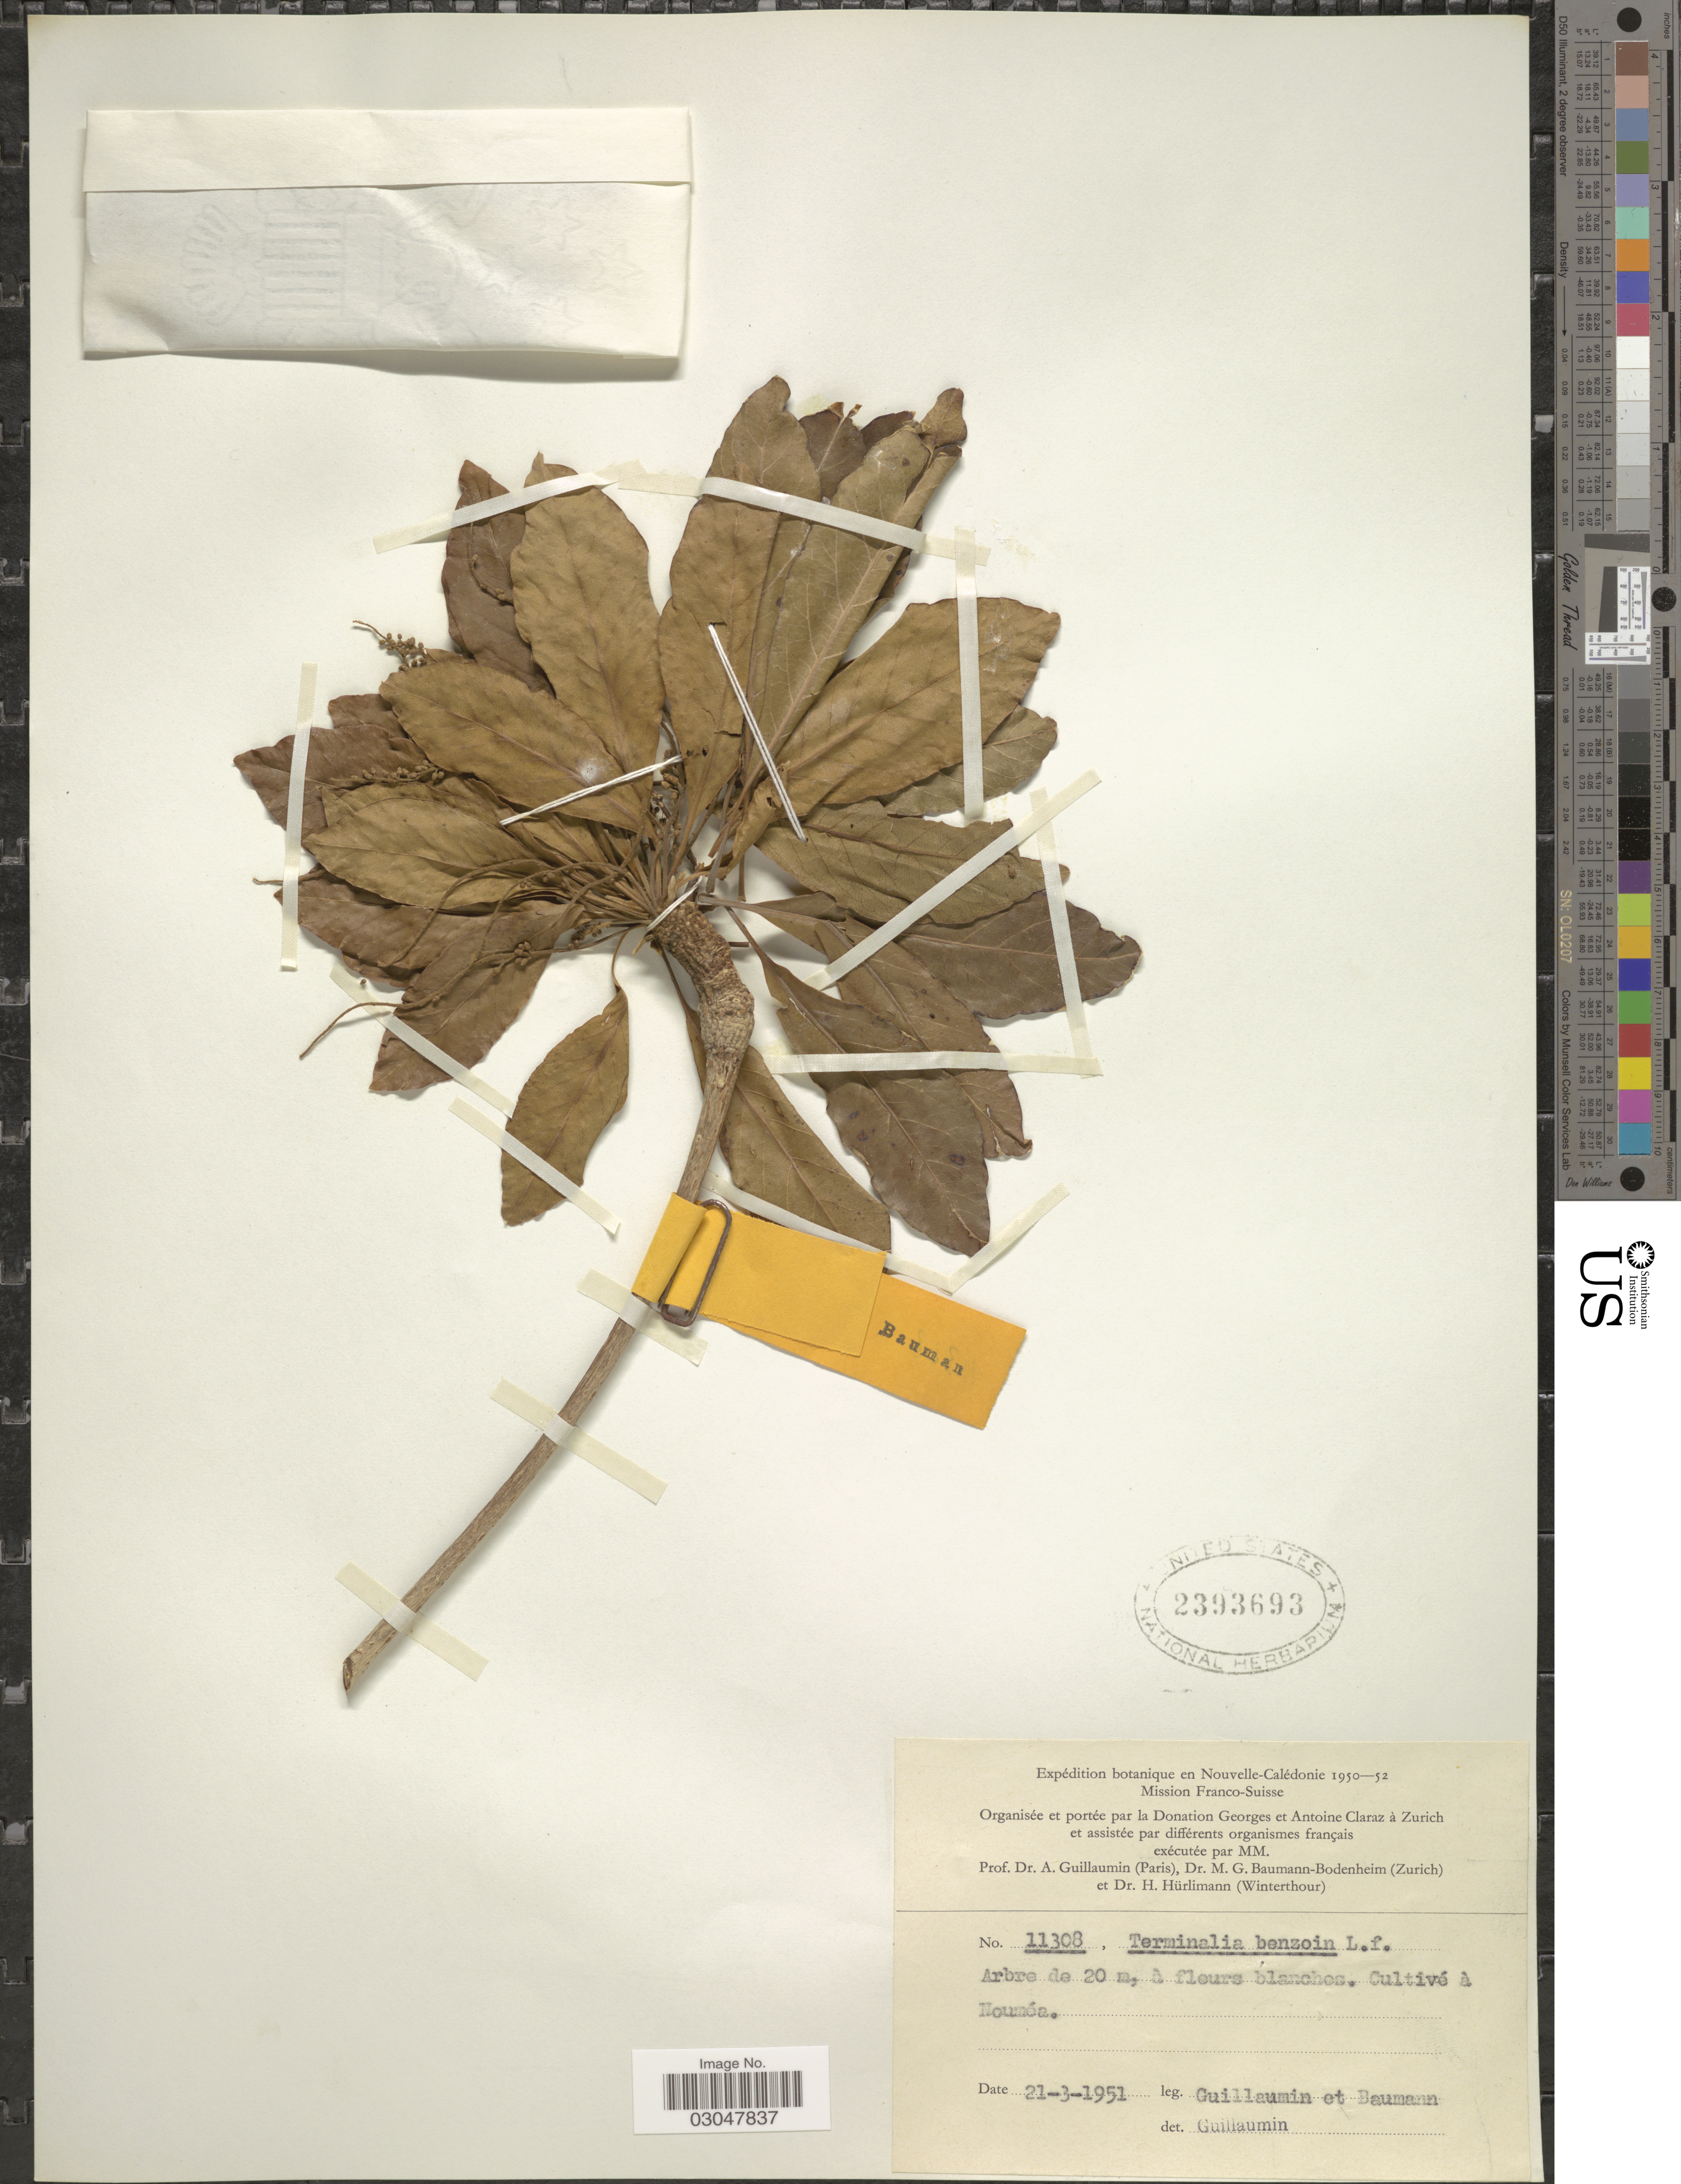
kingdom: Plantae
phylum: Tracheophyta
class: Magnoliopsida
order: Myrtales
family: Combretaceae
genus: Terminalia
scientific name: Terminalia benzoin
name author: L. f.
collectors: A. Guillaumin & -. Baumann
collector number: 11308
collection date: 1951-03-21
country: New Caledonia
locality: Cultivé à Nouméa.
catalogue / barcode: US 2393693